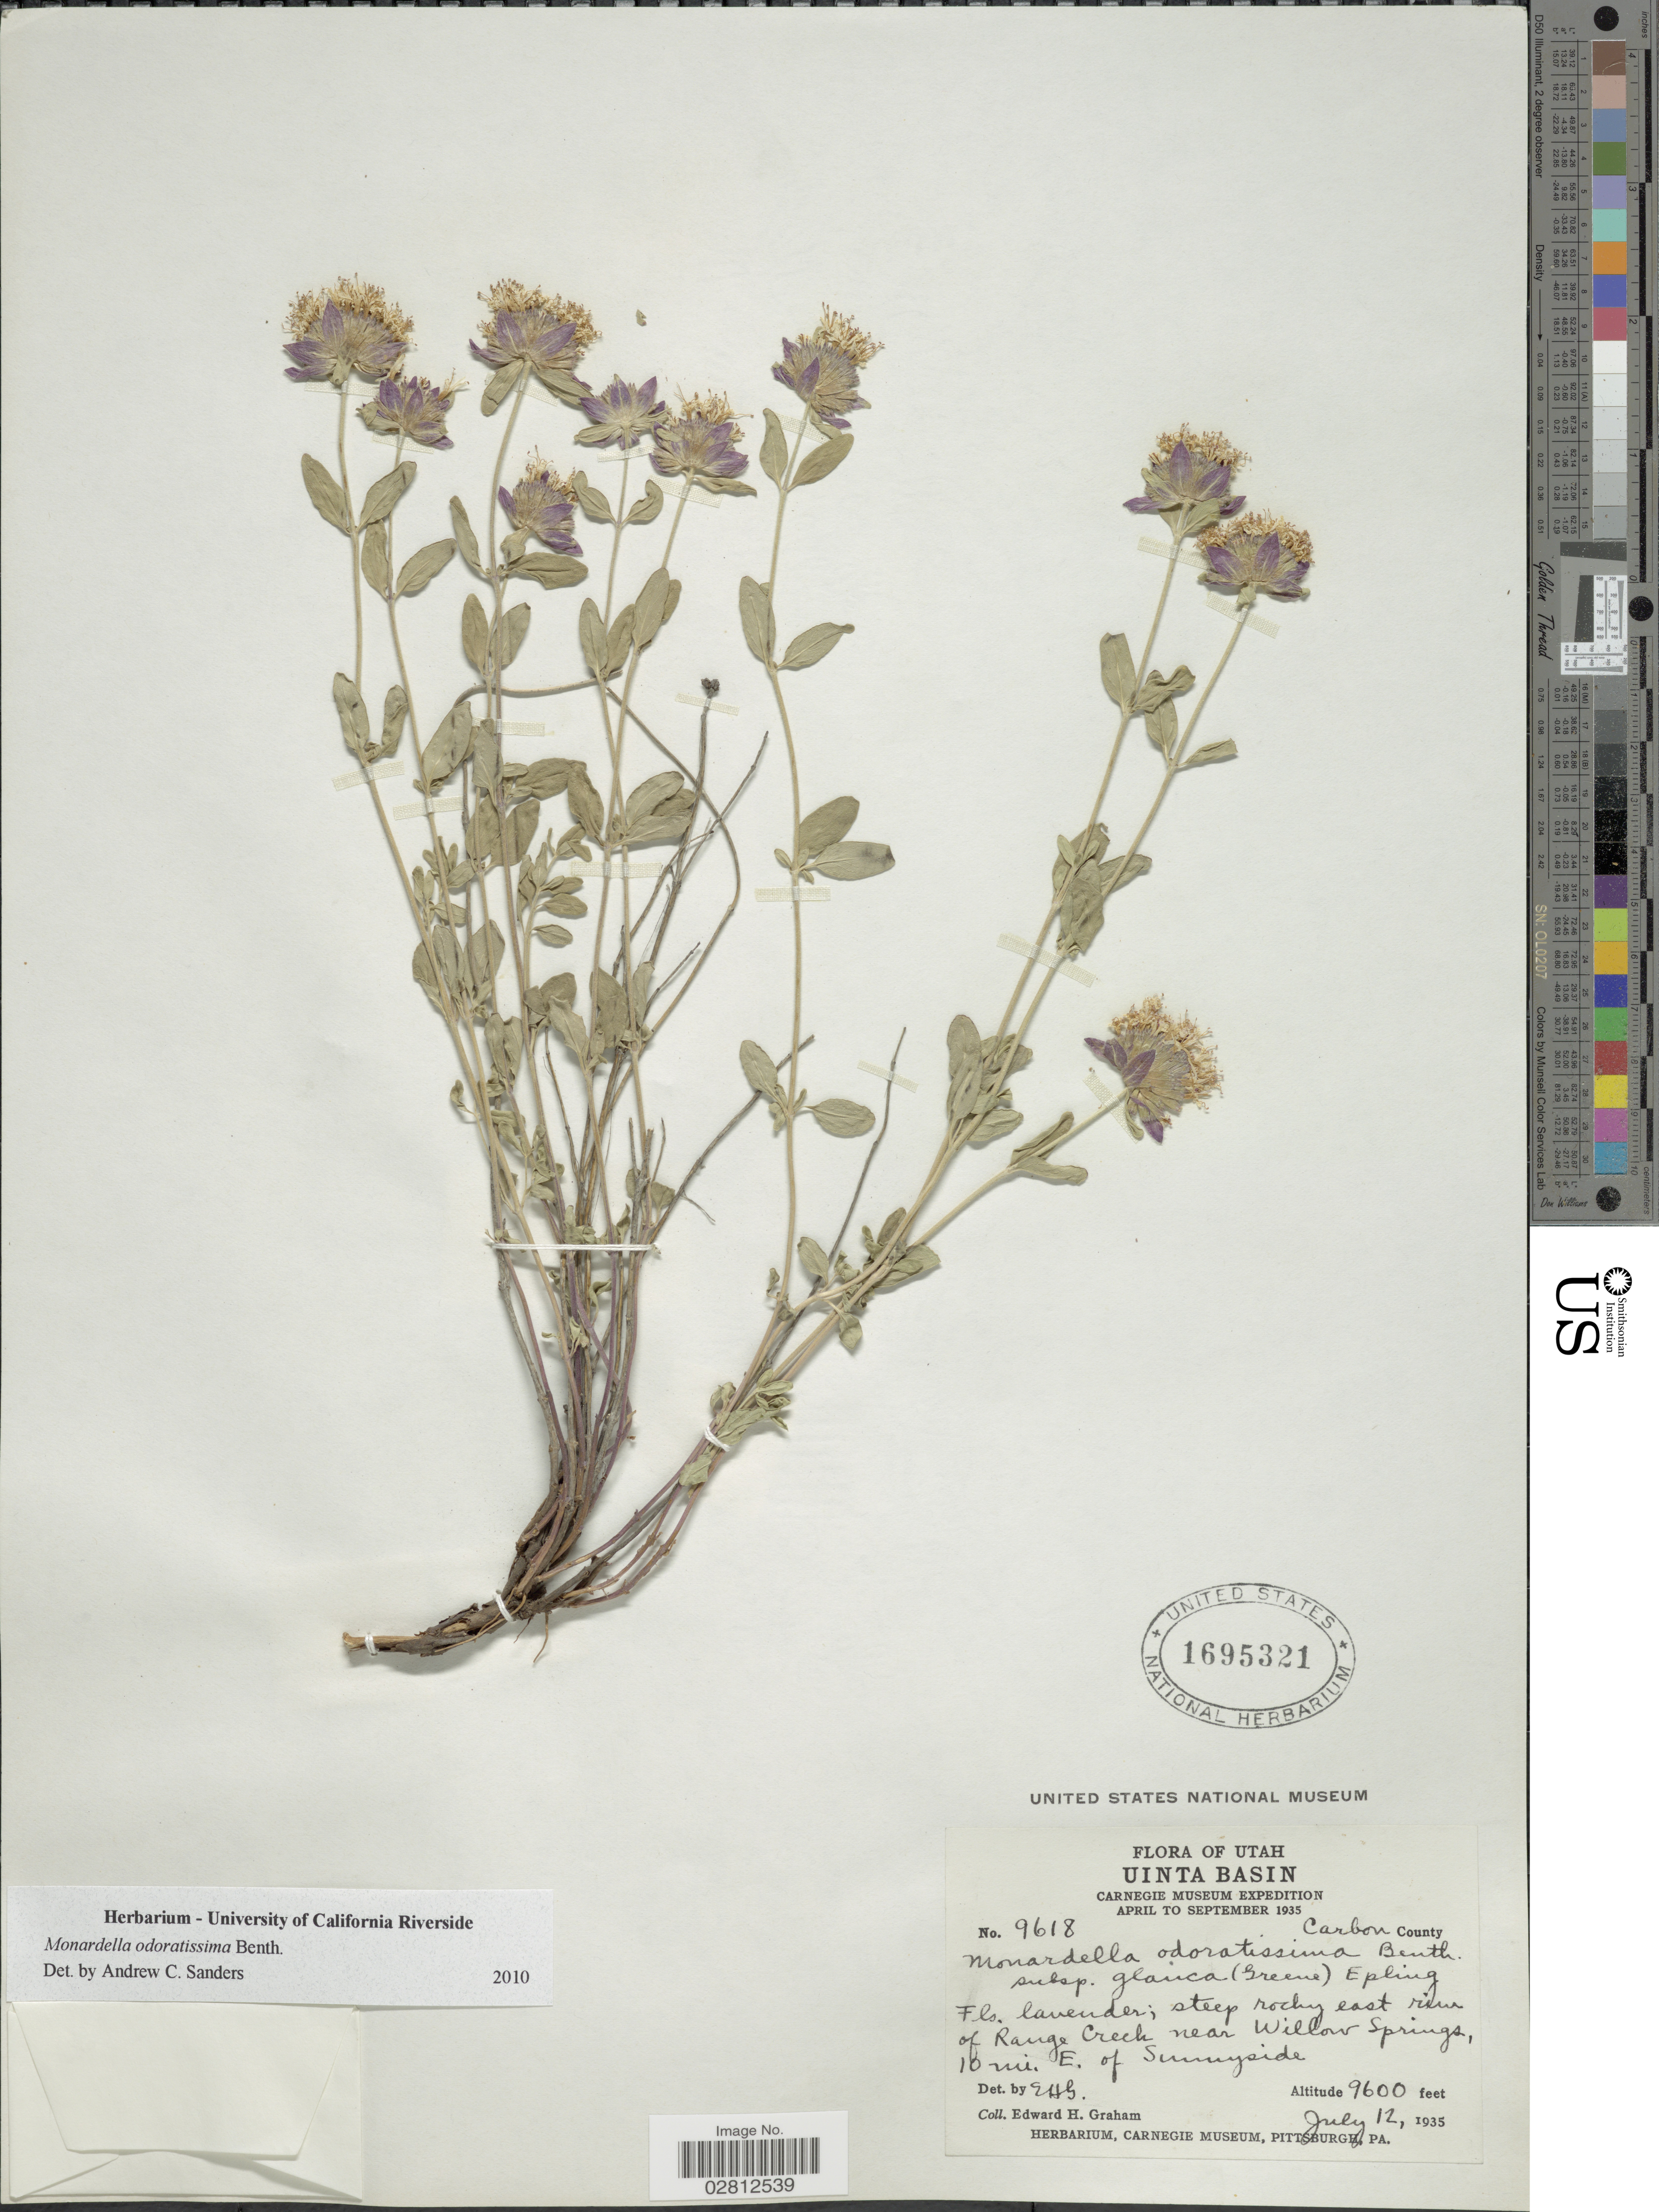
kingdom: Plantae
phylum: Tracheophyta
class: Magnoliopsida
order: Lamiales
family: Lamiaceae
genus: Monardella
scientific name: Monardella odoratissima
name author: Benth.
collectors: E. H. Graham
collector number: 9618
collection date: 1935-07-12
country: United States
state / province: Utah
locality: Uinta Basin, east rim of Range Creek near Willow Springs, 10 mi. E. of Sunnyside.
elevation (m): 2926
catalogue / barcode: US 1695321